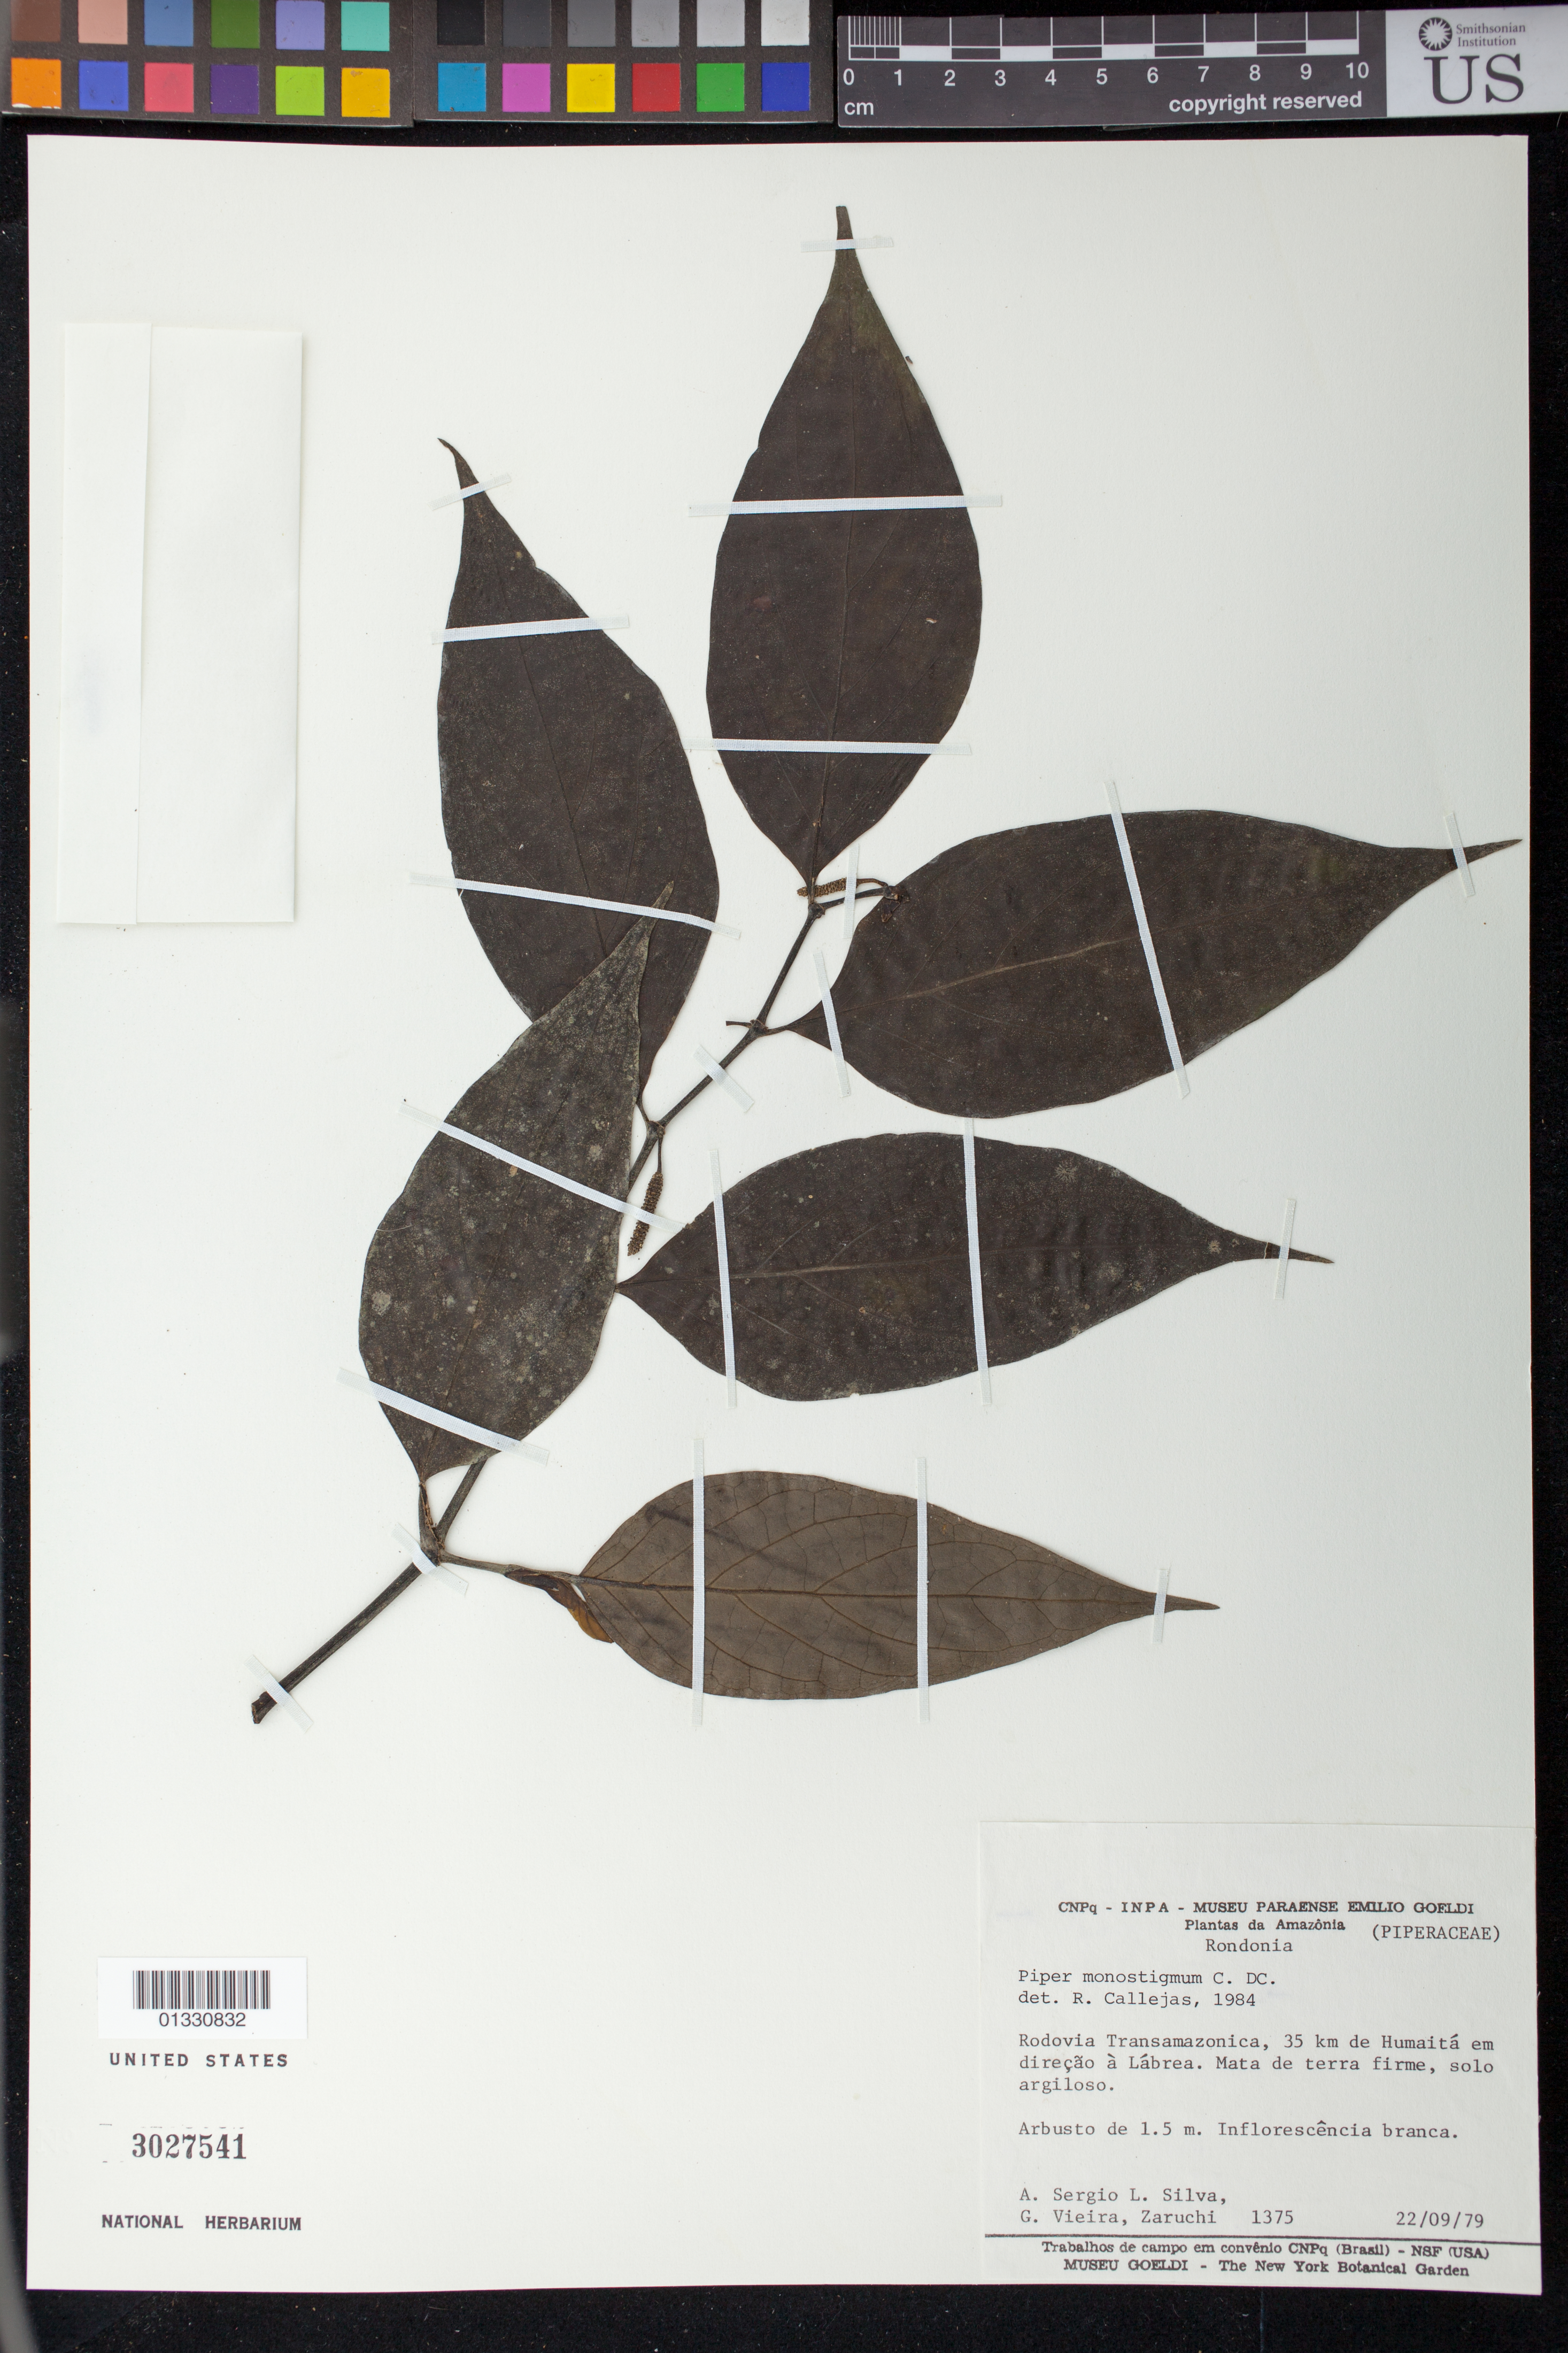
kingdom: Plantae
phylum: Tracheophyta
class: Magnoliopsida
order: Piperales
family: Piperaceae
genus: Piper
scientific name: Piper monostigmum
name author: C. DC.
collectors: A. S. Silva, G. Vieira & J. L. Zarucchi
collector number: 1375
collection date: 1979-09-22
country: Brazil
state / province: Rondônia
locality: Rodovia Transamazonica, 35 Km de Humaitá em direção à Lábrea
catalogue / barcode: US 3027541